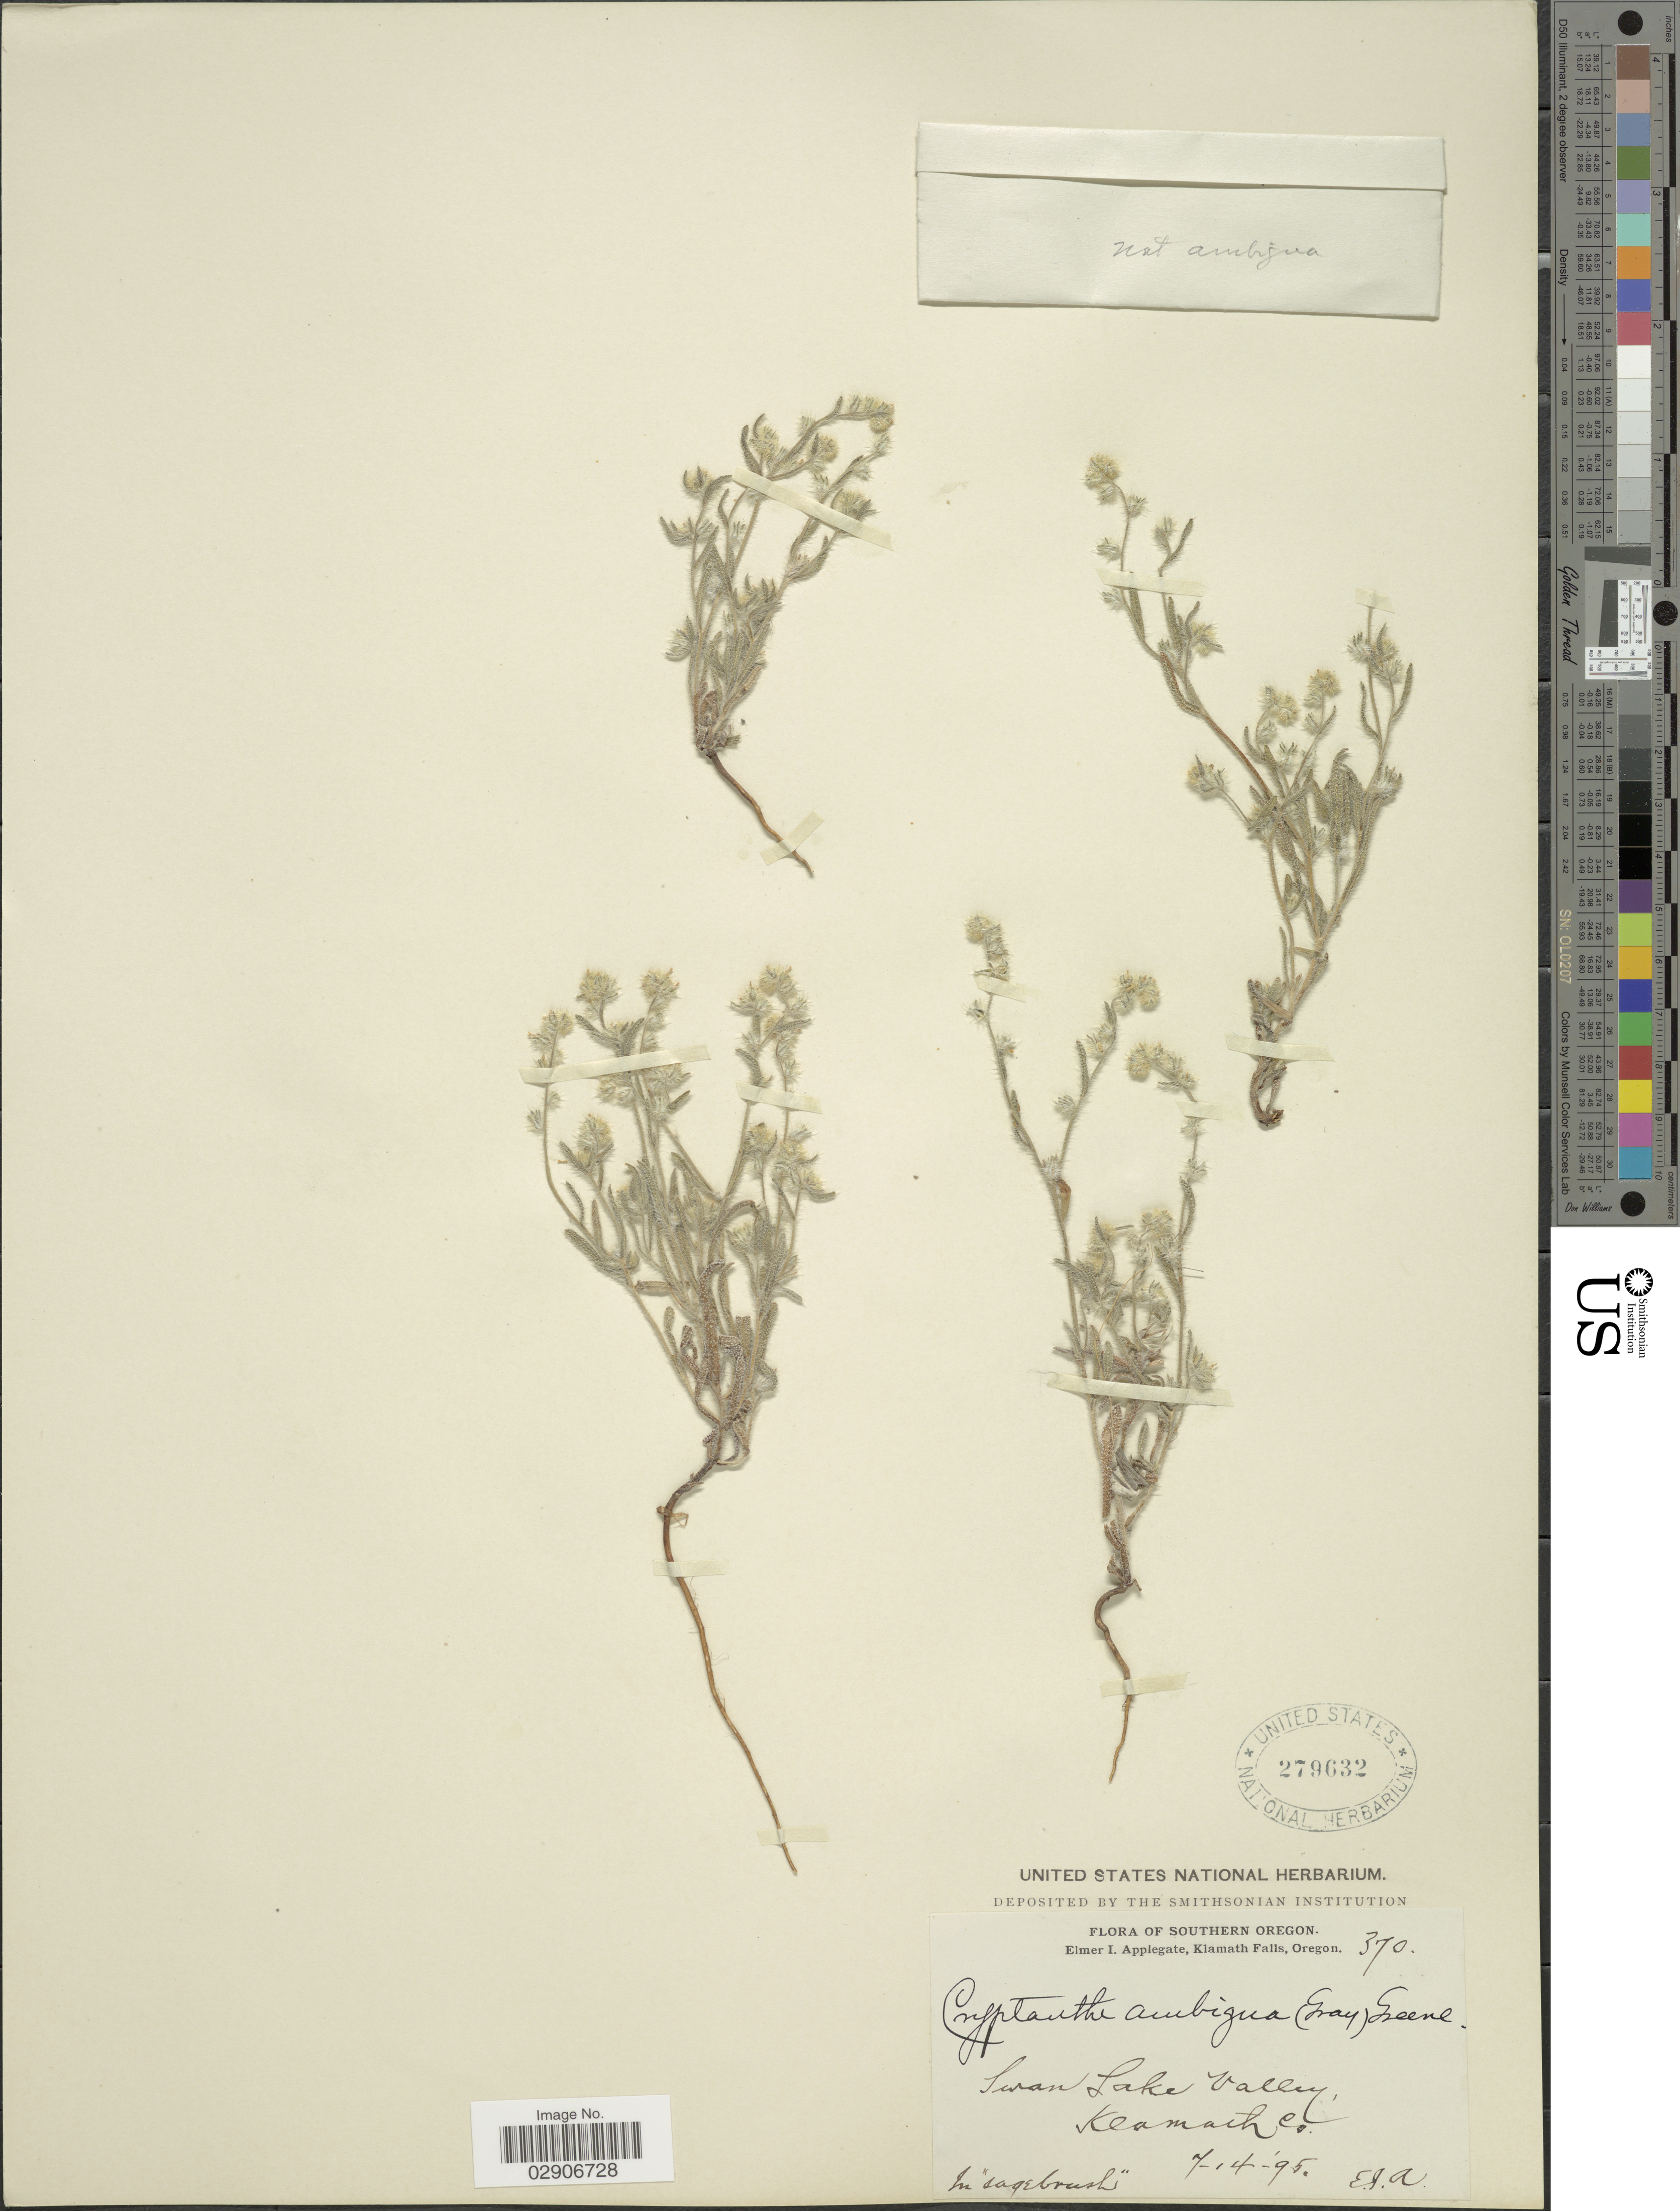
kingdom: Plantae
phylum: Tracheophyta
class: Magnoliopsida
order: Boraginales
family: Boraginaceae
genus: Cryptantha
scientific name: Cryptantha ambigua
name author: (A. Gray) Greene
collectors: E. I. Applegate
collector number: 370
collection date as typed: Transcribed d/m/y: 14/7/95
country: United States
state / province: Oregon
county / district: Klamath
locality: Swan Lake Valley, Klamath Co. Southern Oregon.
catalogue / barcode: US 279632